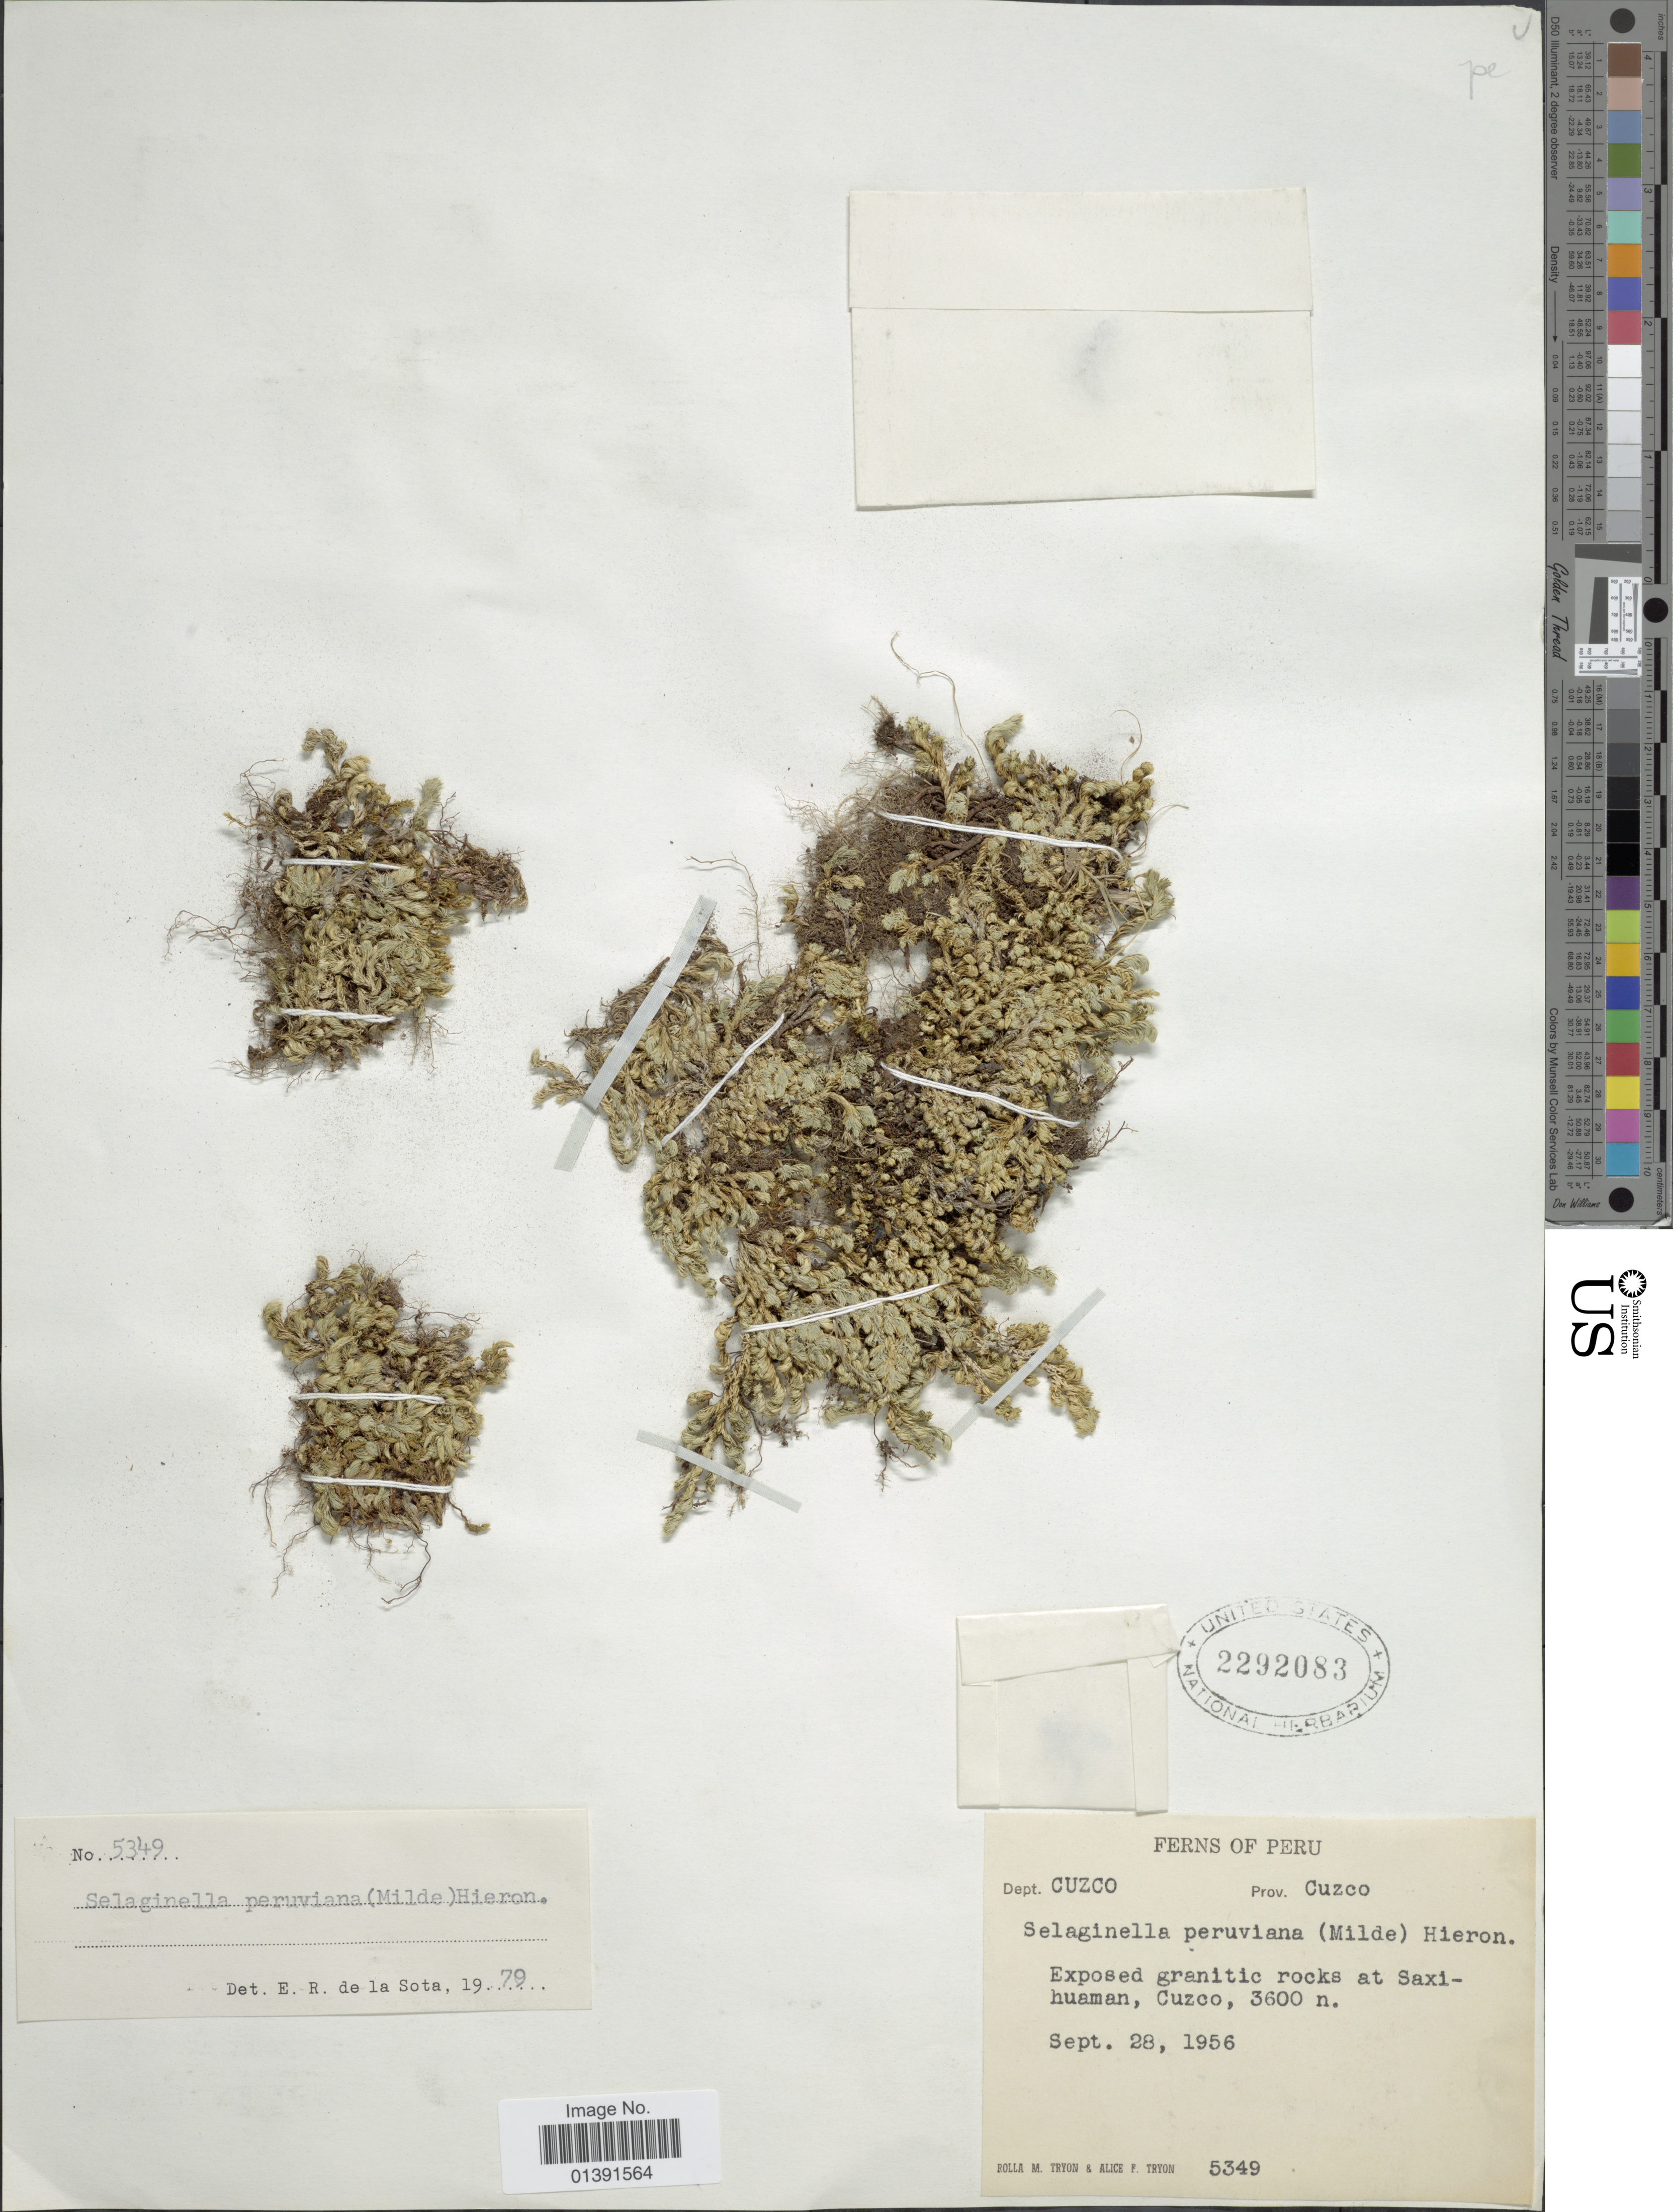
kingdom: Plantae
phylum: Tracheophyta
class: Lycopodiopsida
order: Selaginellales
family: Selaginellaceae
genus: Selaginella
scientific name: Selaginella peruviana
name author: (Milde) Hieron.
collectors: R. M. Tryon & A. F. Tryon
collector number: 5349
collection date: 1956-09-28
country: Peru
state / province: Cusco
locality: Dept. Cuzco, Exposed granatic rocks at Saxi-huaman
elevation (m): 3600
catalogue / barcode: US 2292083